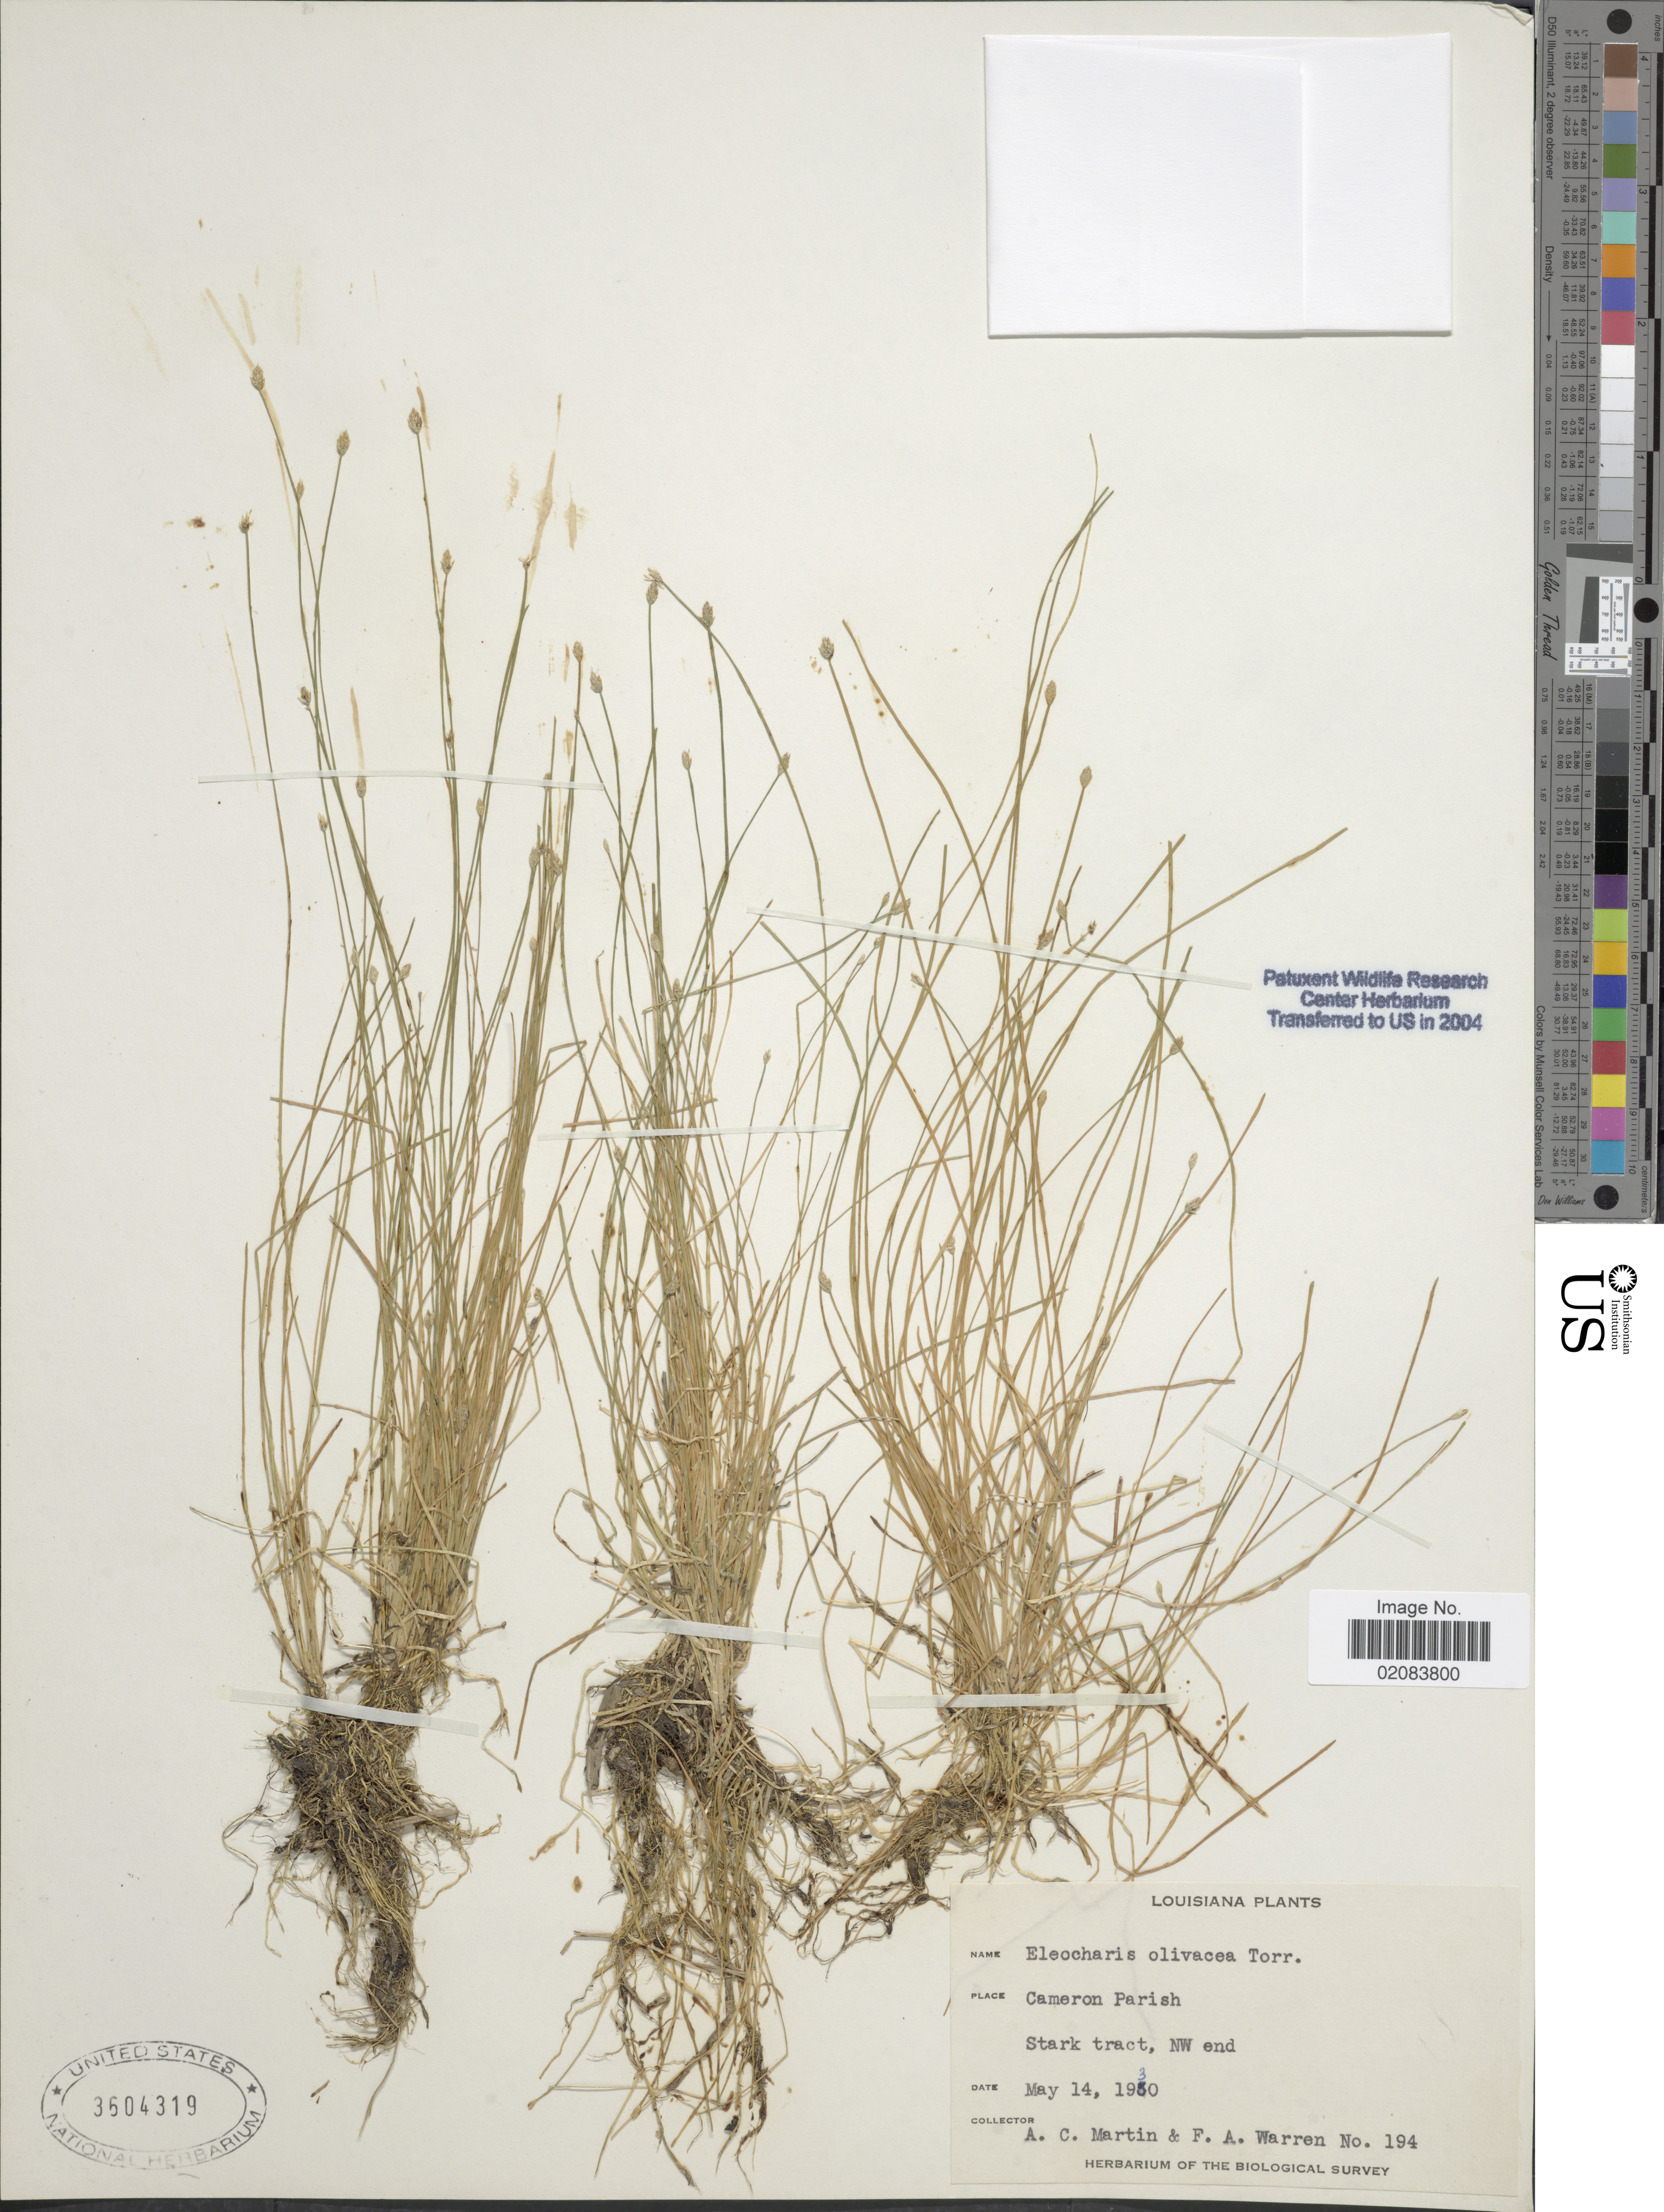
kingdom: Plantae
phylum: Tracheophyta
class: Liliopsida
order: Poales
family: Cyperaceae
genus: Eleocharis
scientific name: Eleocharis olivacea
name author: Torr.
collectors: A. C. Martin & F. Warren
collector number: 194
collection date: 1930-05-14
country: United States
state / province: Louisiana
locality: Cameron Parish, Stark tract, NW end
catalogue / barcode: US 3604319